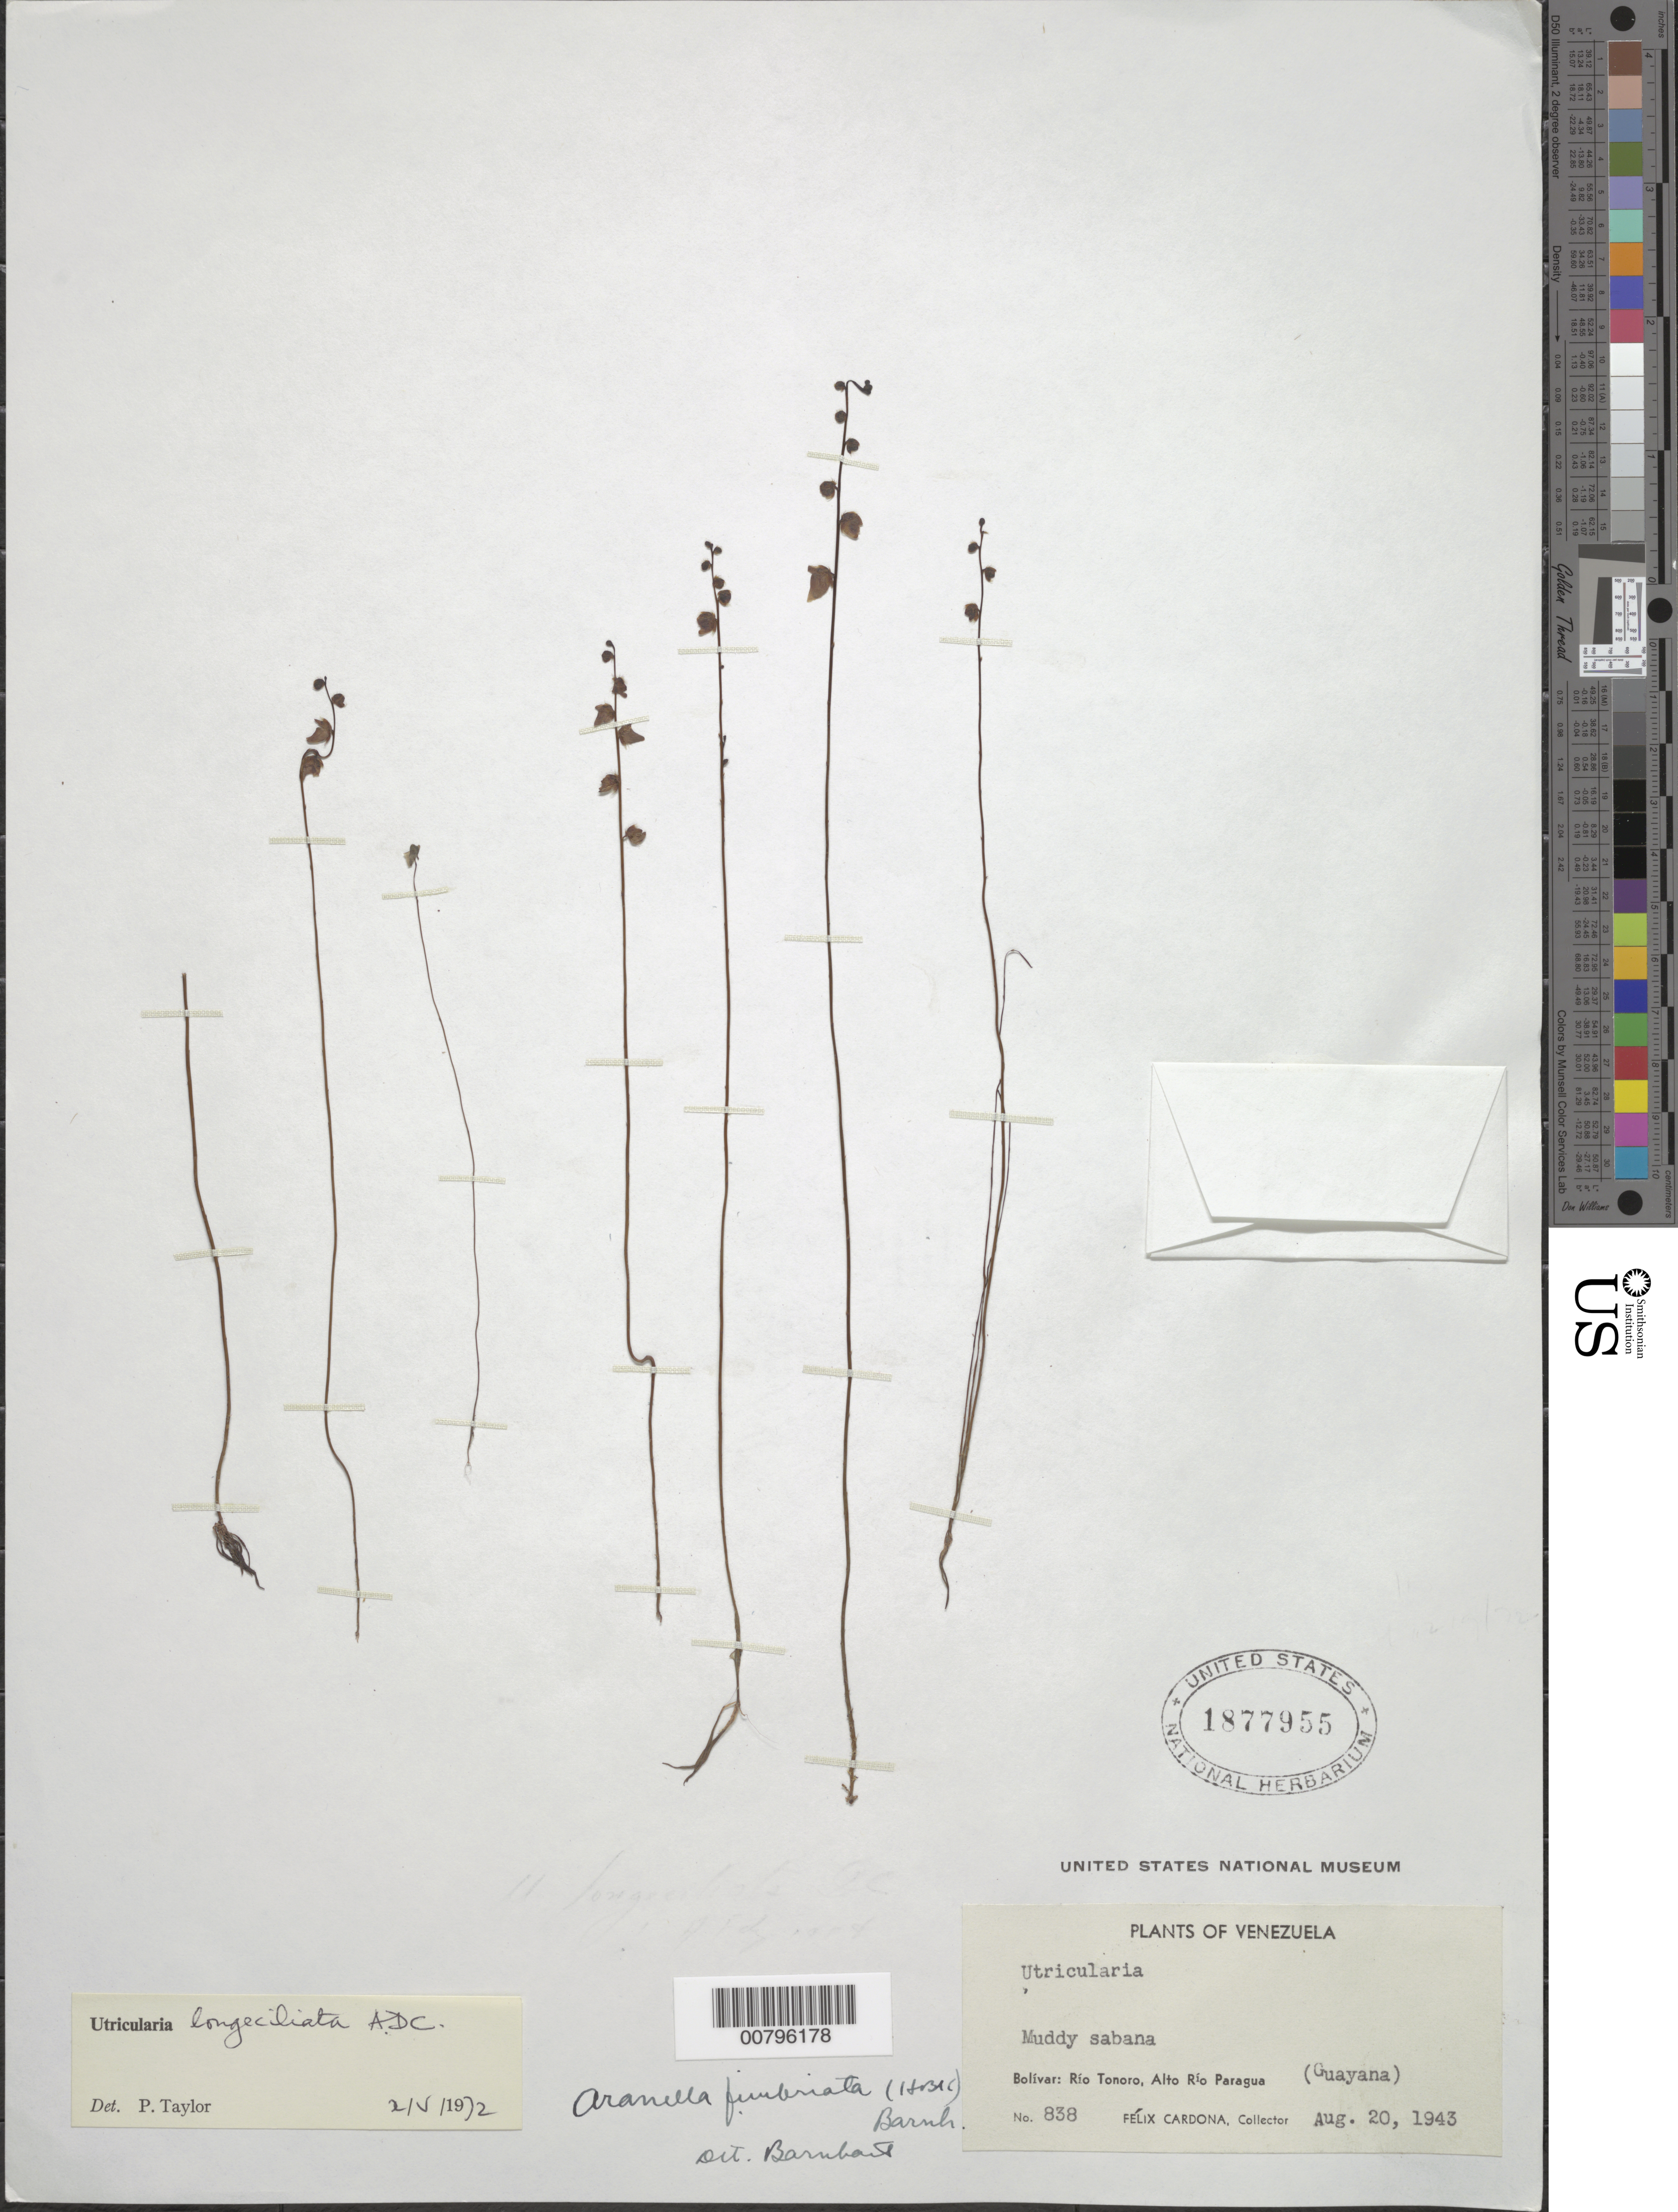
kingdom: Plantae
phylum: Tracheophyta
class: Magnoliopsida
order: Lamiales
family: Lentibulariaceae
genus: Utricularia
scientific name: Utricularia longeciliata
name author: A. DC.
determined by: Taylor, P.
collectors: F. Cardona Puig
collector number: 838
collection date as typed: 20-Aug-43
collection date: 1943-08-20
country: Venezuela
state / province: Bolívar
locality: Alto Río Paragua, Río Tonoro (Guayana)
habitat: Muddy savanna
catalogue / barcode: US 1877955